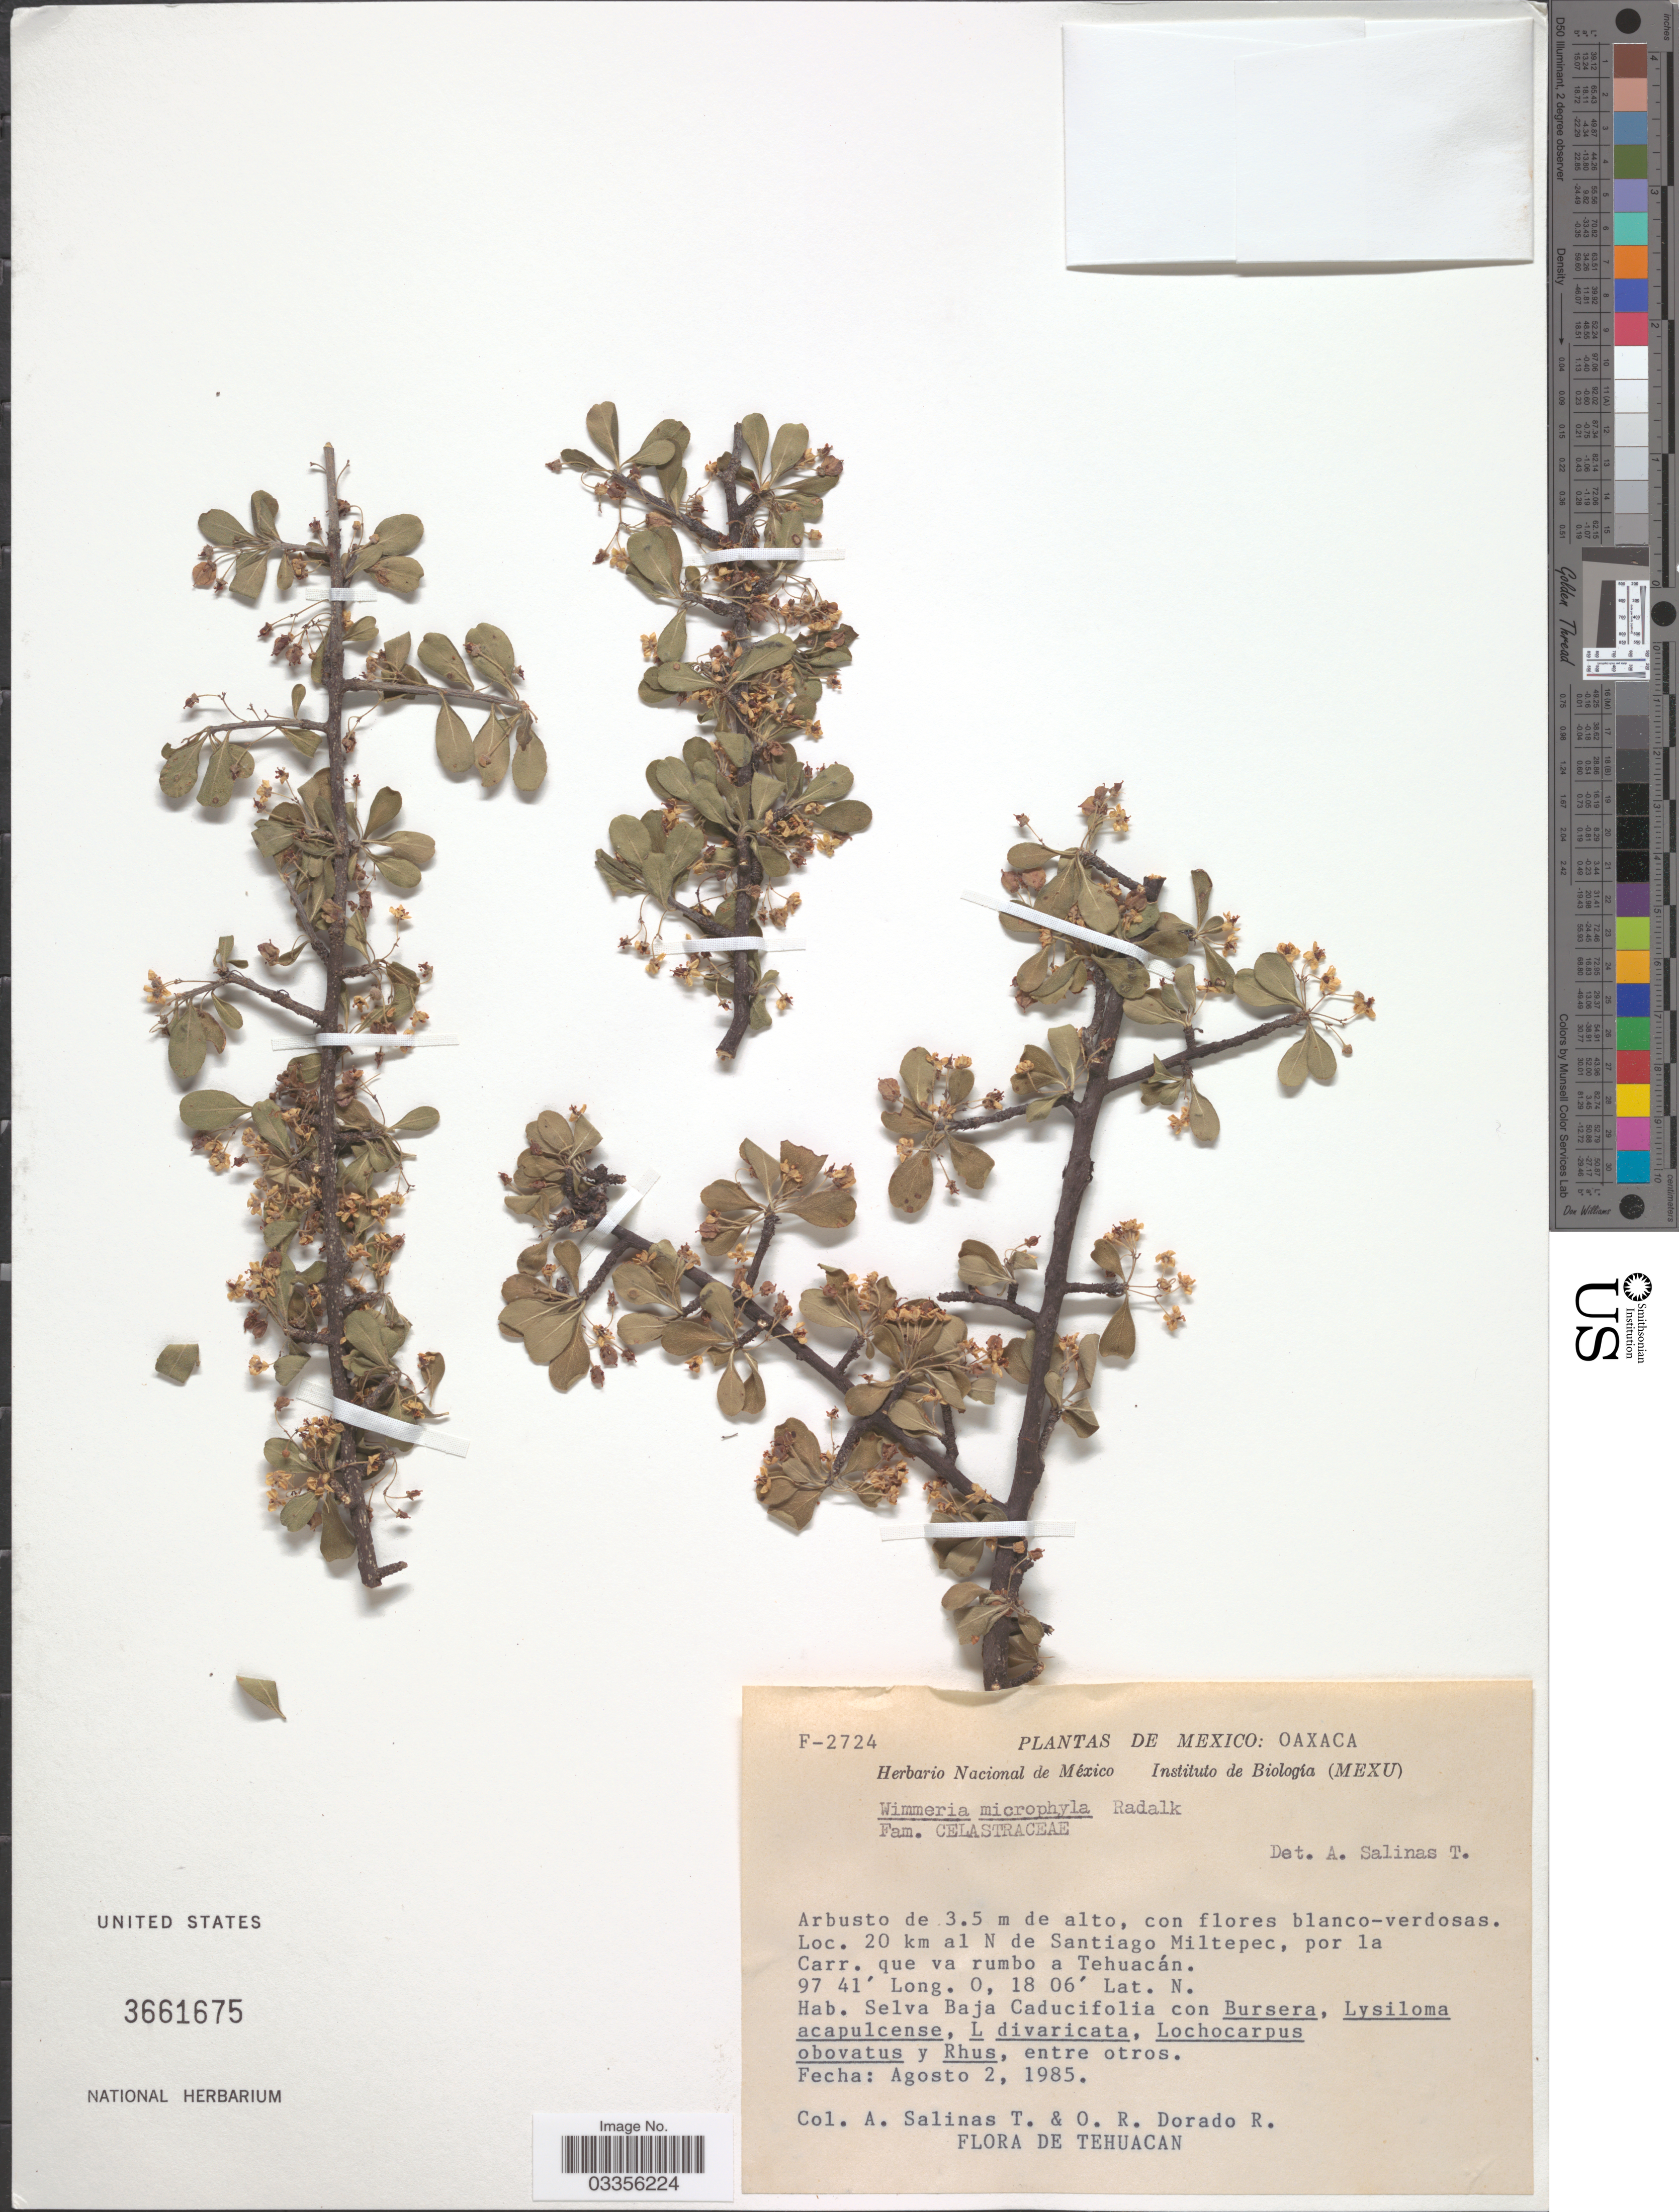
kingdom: Plantae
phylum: Tracheophyta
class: Magnoliopsida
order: Celastrales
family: Celastraceae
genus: Wimmeria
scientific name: Wimmeria microphylla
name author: Radlk.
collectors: A. Salinas T. & O. Dorado R.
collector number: F-2724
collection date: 1985-08-02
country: Mexico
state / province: Oaxaca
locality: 20 km al N de Santiago Miltepec, por la Carr. que va rumbo a Tehuacán. Tehuacan.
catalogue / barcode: US 3661675